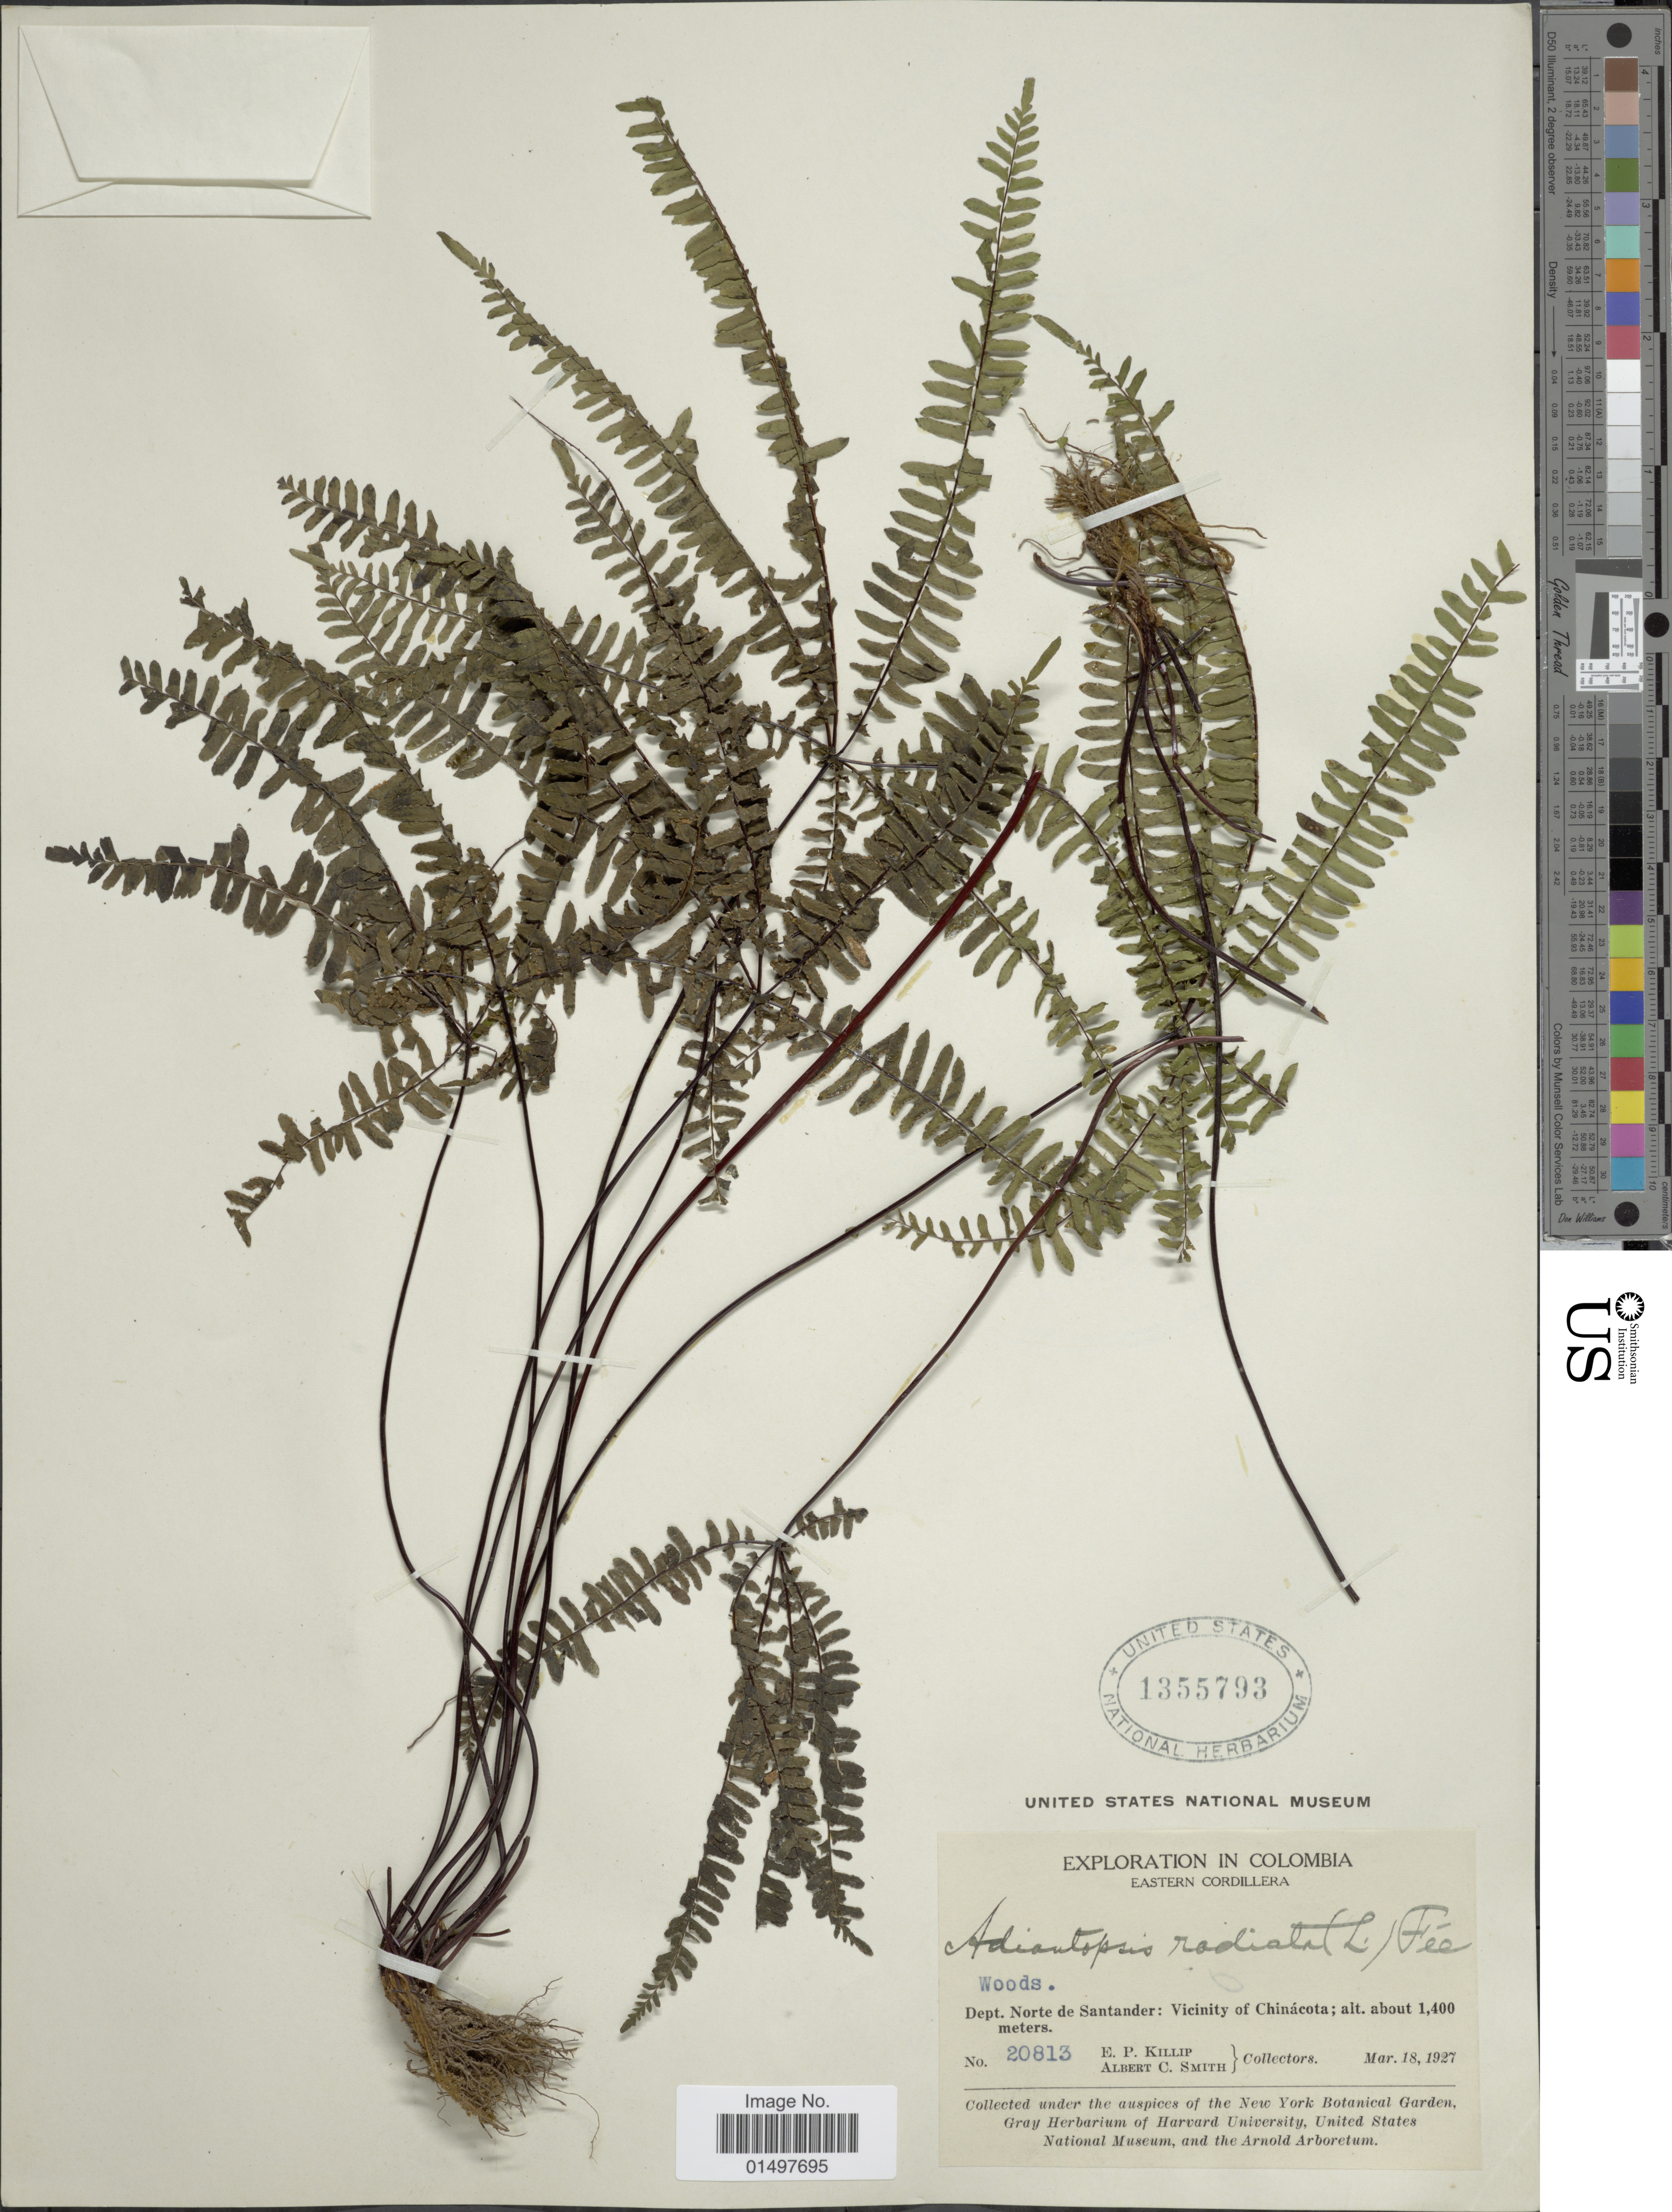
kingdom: Plantae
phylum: Tracheophyta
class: Polypodiopsida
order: Polypodiales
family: Pteridaceae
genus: Adiantopsis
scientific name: Adiantopsis radiata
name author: (L.) Fée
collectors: E. P. Killip & A. C. Smith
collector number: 20813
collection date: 1927-03-18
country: Colombia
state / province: Norte de Santander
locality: Dept. Norte de Santander: Vicinity of Chinacota.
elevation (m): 1400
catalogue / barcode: US 1355793